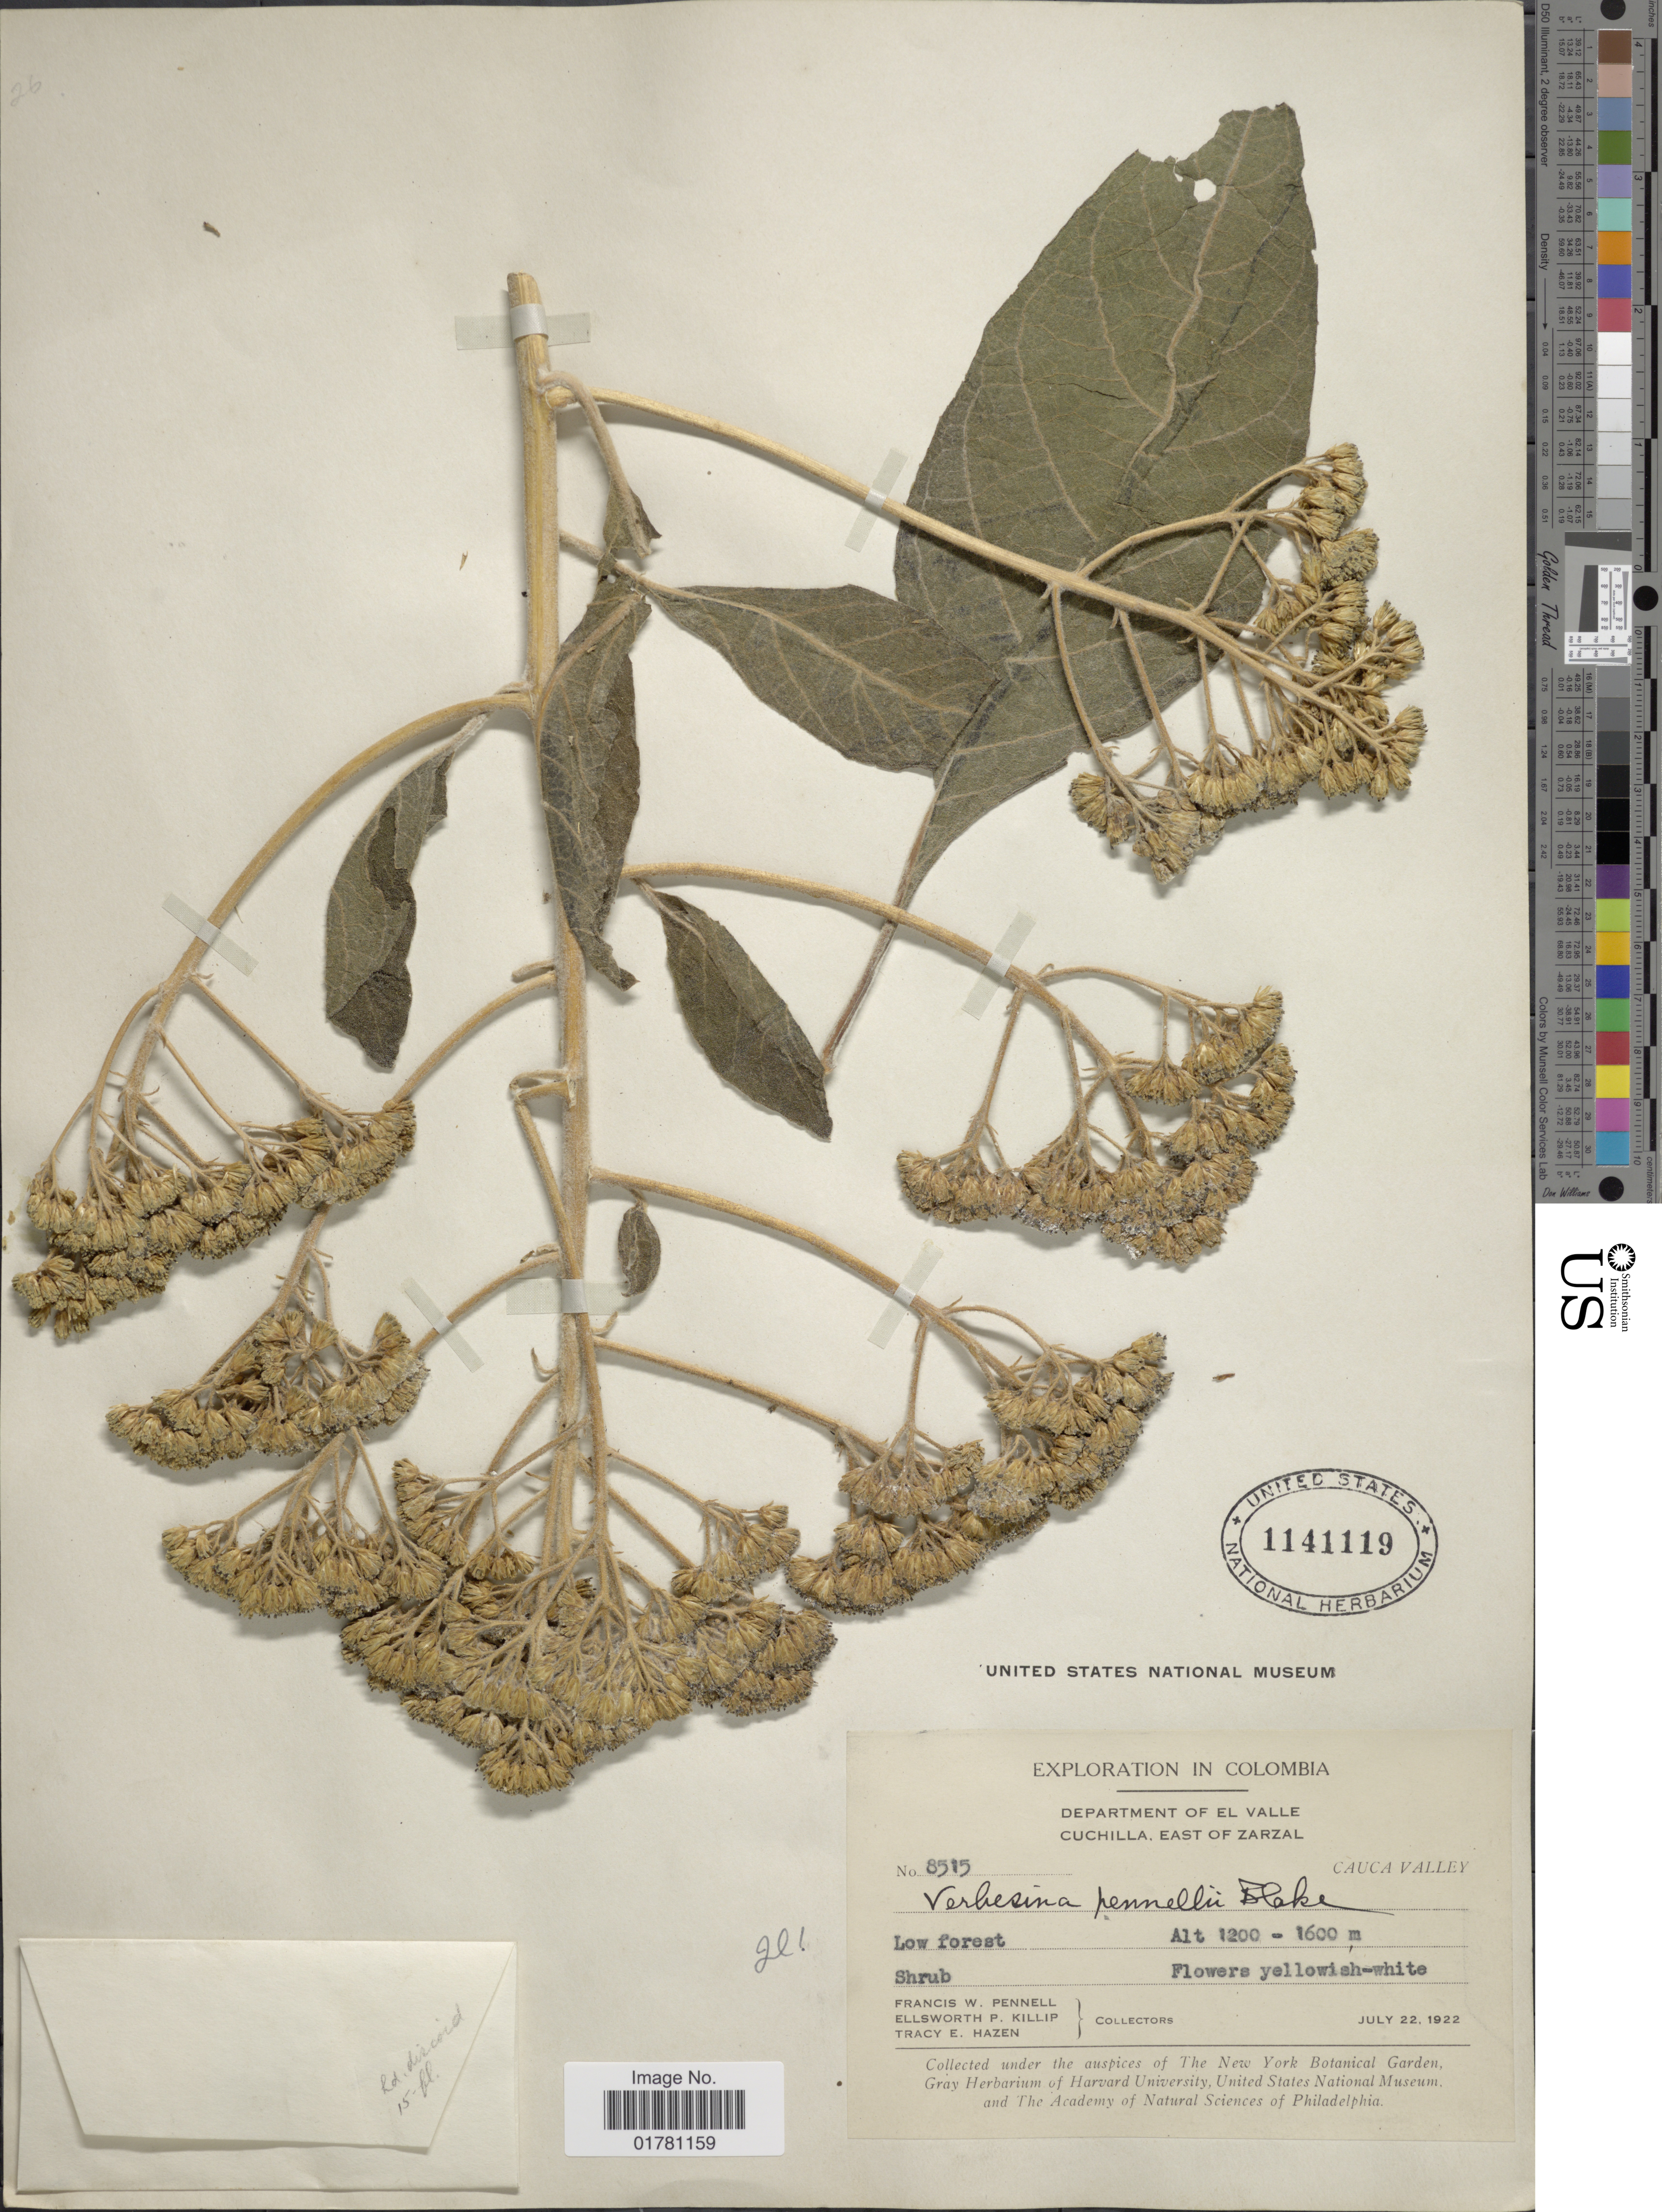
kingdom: Plantae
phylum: Tracheophyta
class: Magnoliopsida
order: Asterales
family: Asteraceae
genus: Verbesina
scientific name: Verbesina pennellii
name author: S.F. Blake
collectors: F. W. Pennell, E. P. Killip & T. E. Hazen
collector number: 8515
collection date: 1922-07-22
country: Colombia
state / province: Cauca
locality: Department of El Valle Cuchilla, East of Zarzal, Cauca Valley, Low forest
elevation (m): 1200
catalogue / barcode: US 1141119